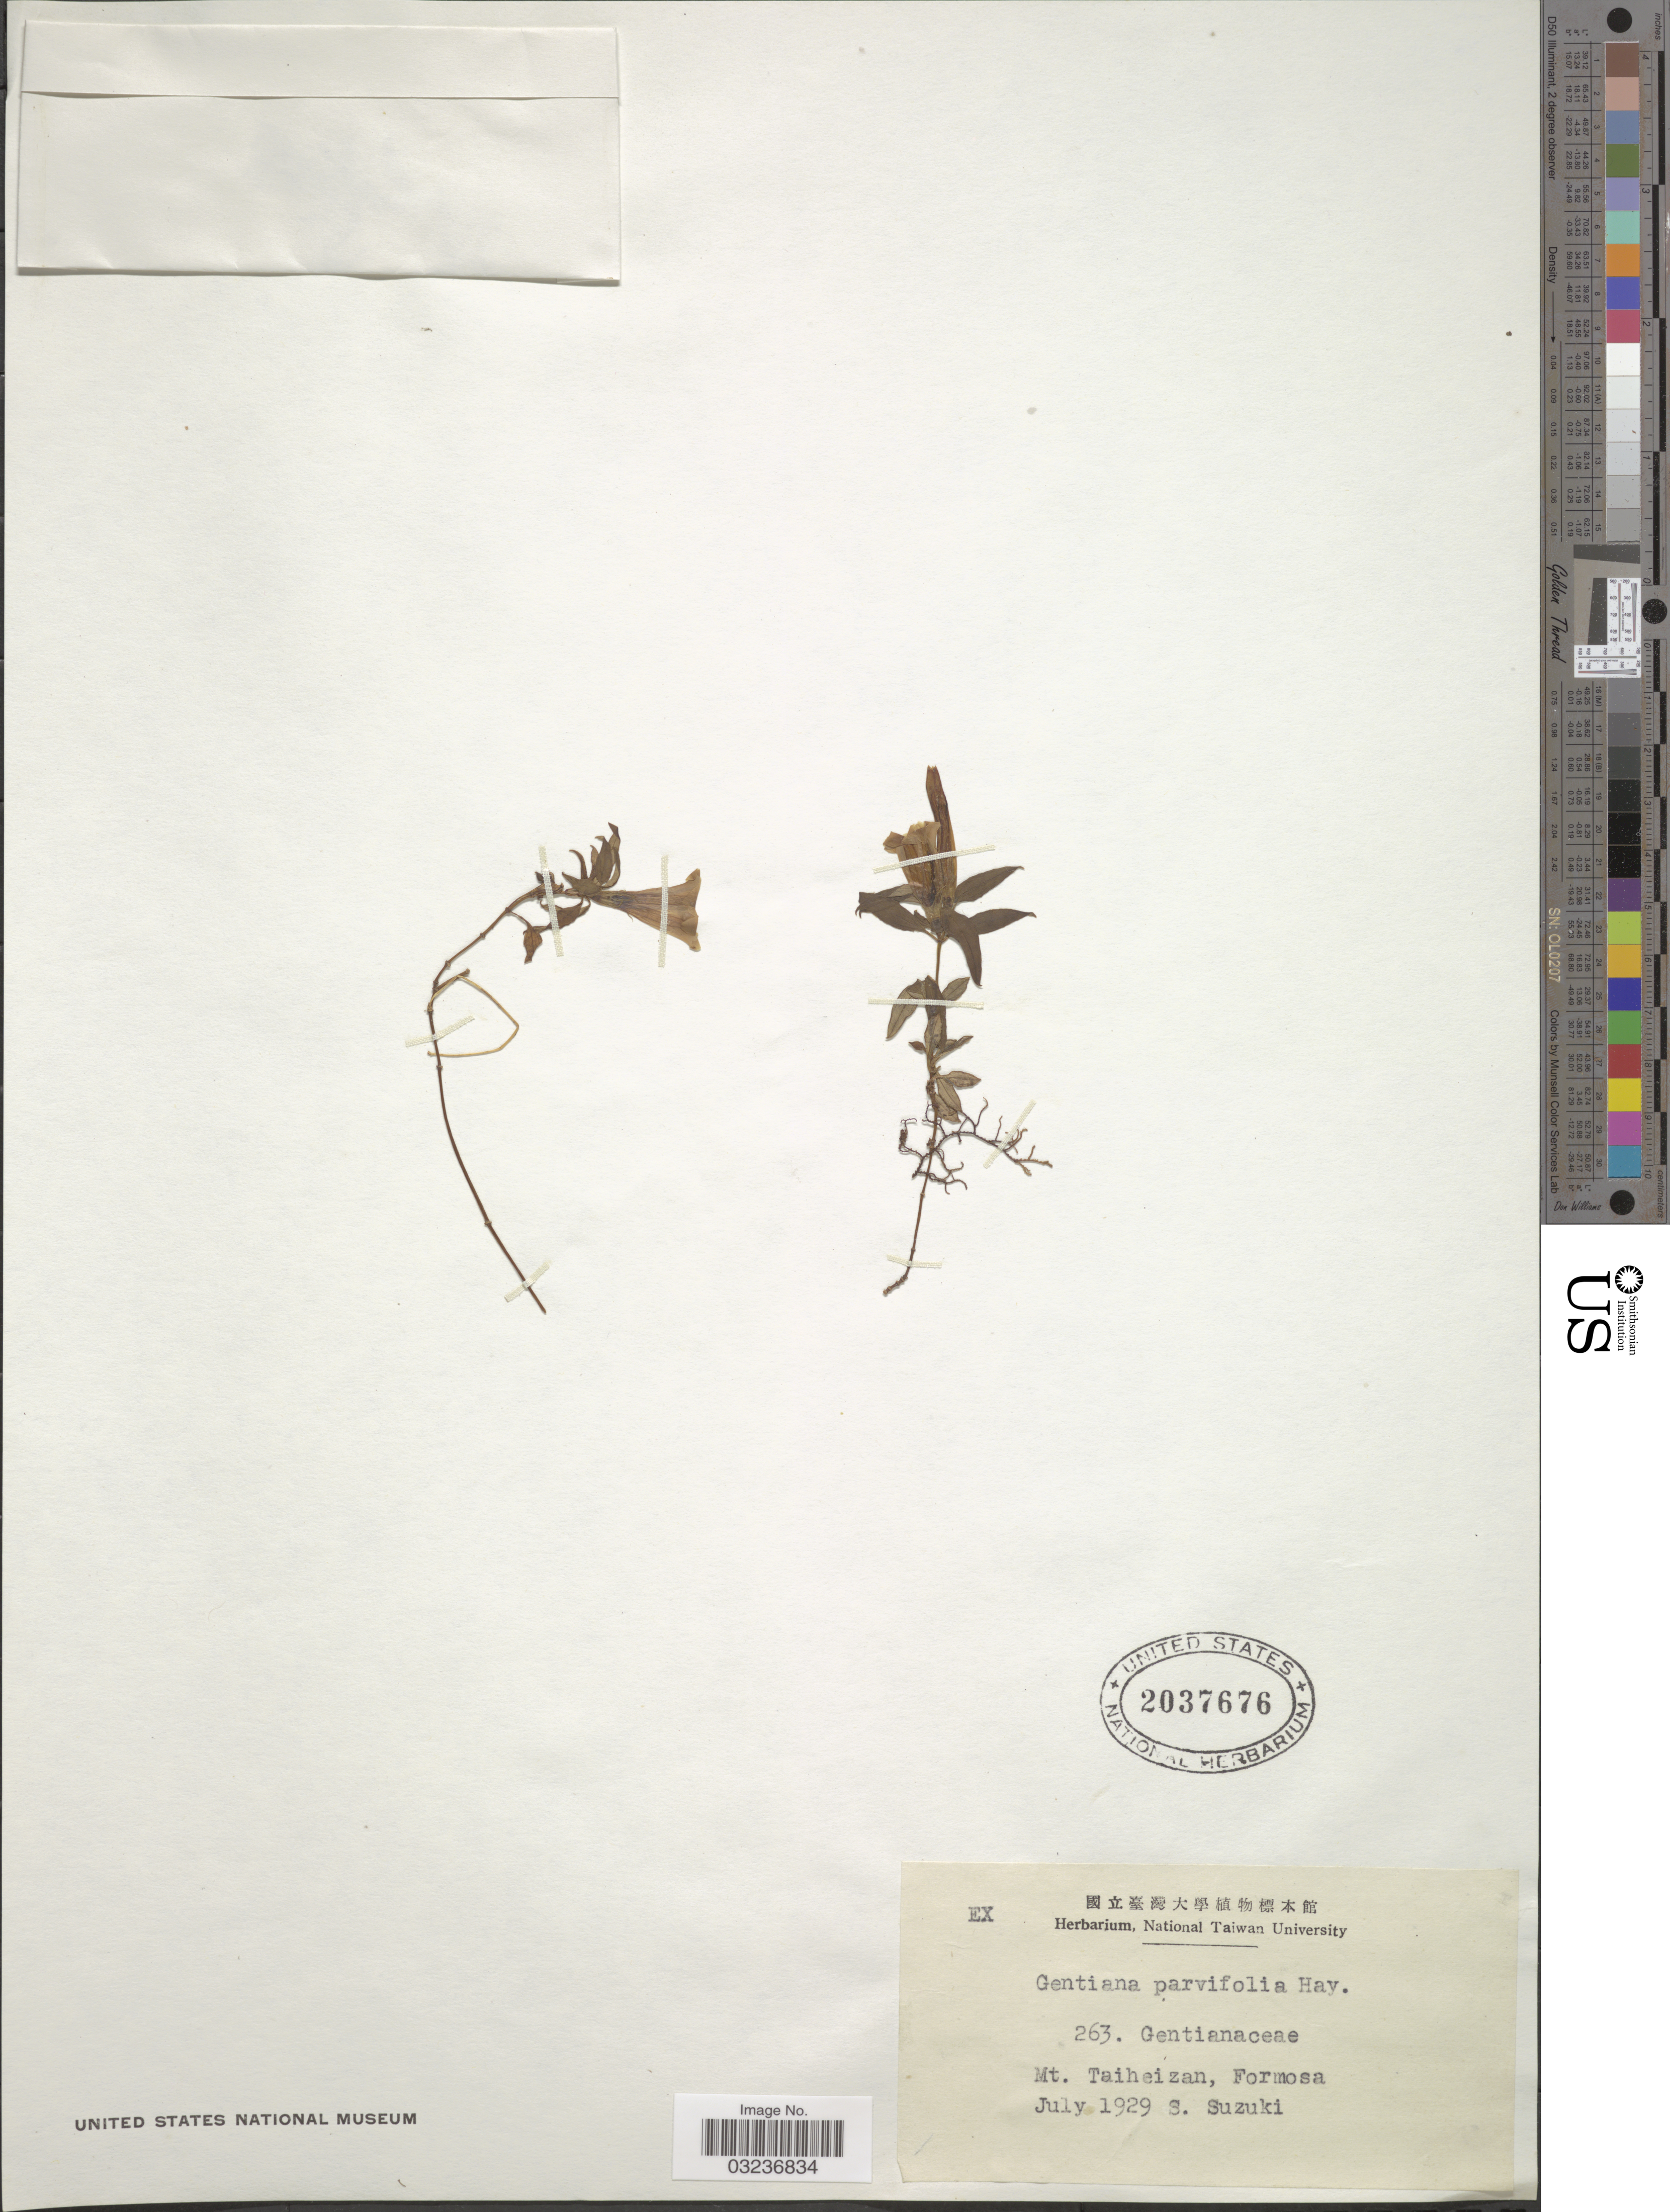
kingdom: Plantae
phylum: Tracheophyta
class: Magnoliopsida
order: Gentianales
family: Gentianaceae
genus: Gentiana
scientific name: Gentiana parvifolia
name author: (Chapm.) Britton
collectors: S. Suzuki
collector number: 263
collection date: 1929-07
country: Taiwan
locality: Mt. Taiheizan, Formosa.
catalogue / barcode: US 2037676